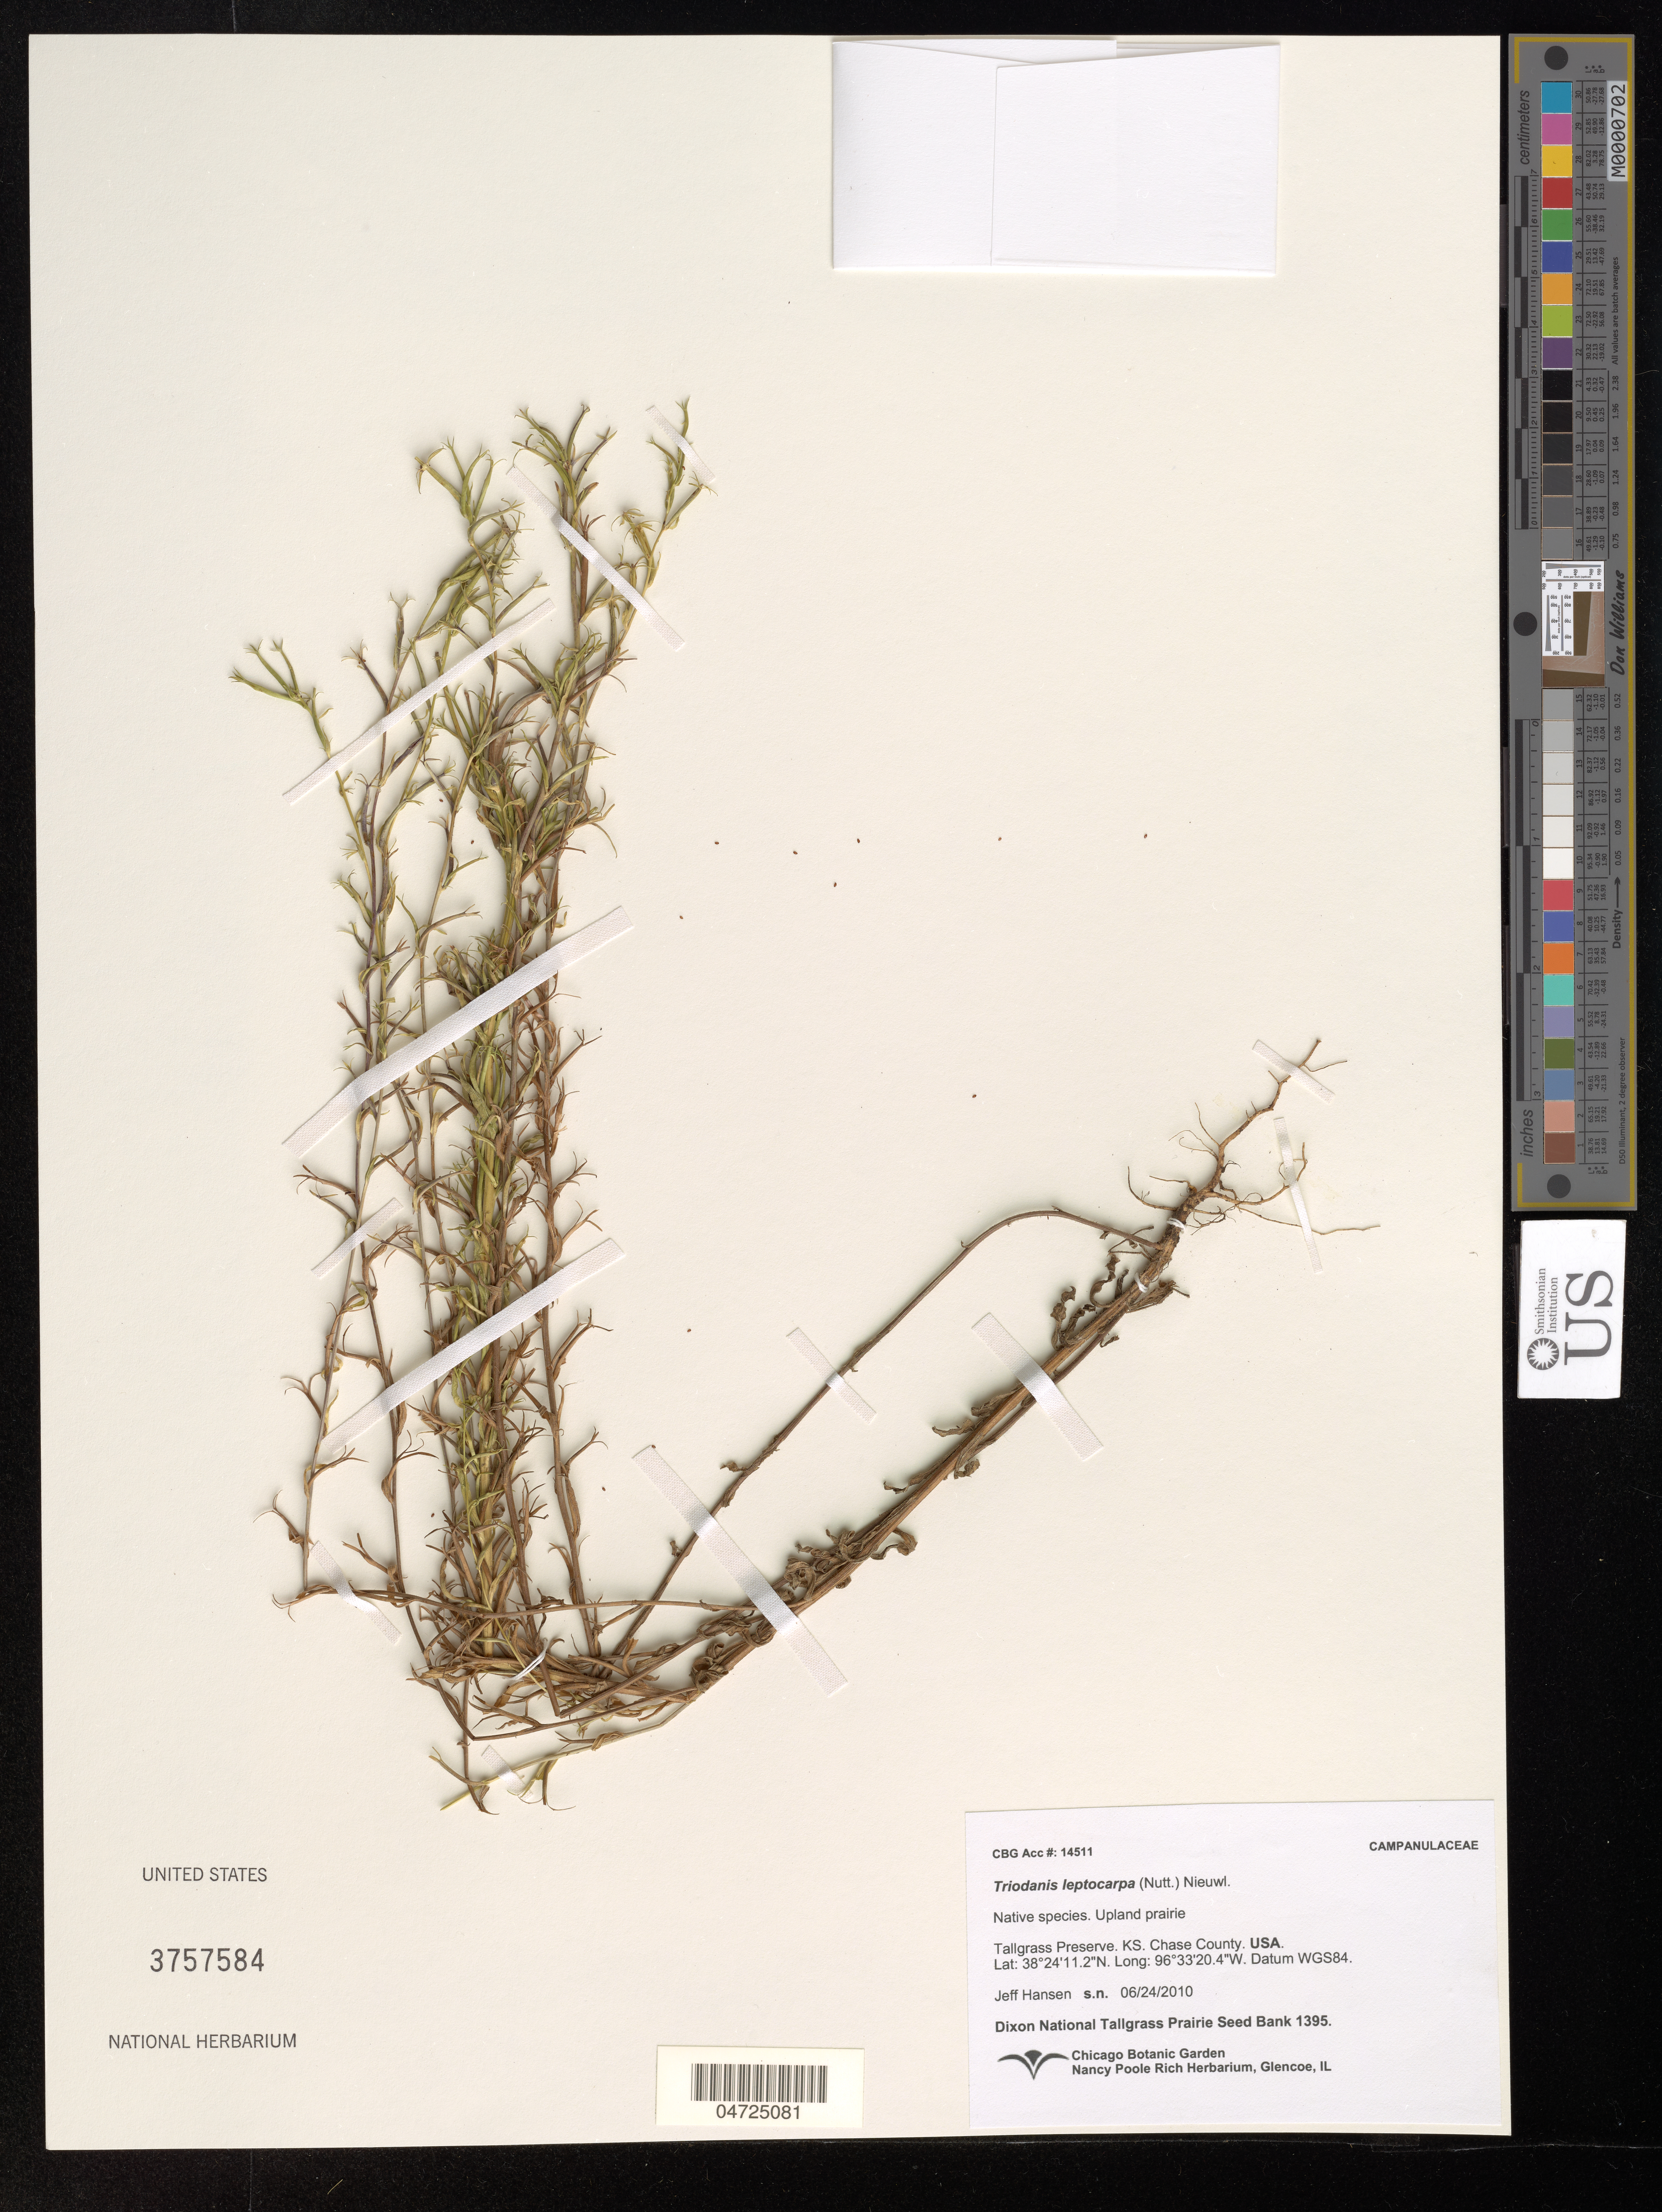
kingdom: Plantae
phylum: Tracheophyta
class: Magnoliopsida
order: Asterales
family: Campanulaceae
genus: Triodanis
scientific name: Triodanis leptocarpa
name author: Nieuwl.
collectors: J. Hansen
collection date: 2010-06-24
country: United States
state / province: Kansas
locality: Tallgrass Preserve. Chase County. Datum WGS84.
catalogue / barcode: US 3757584